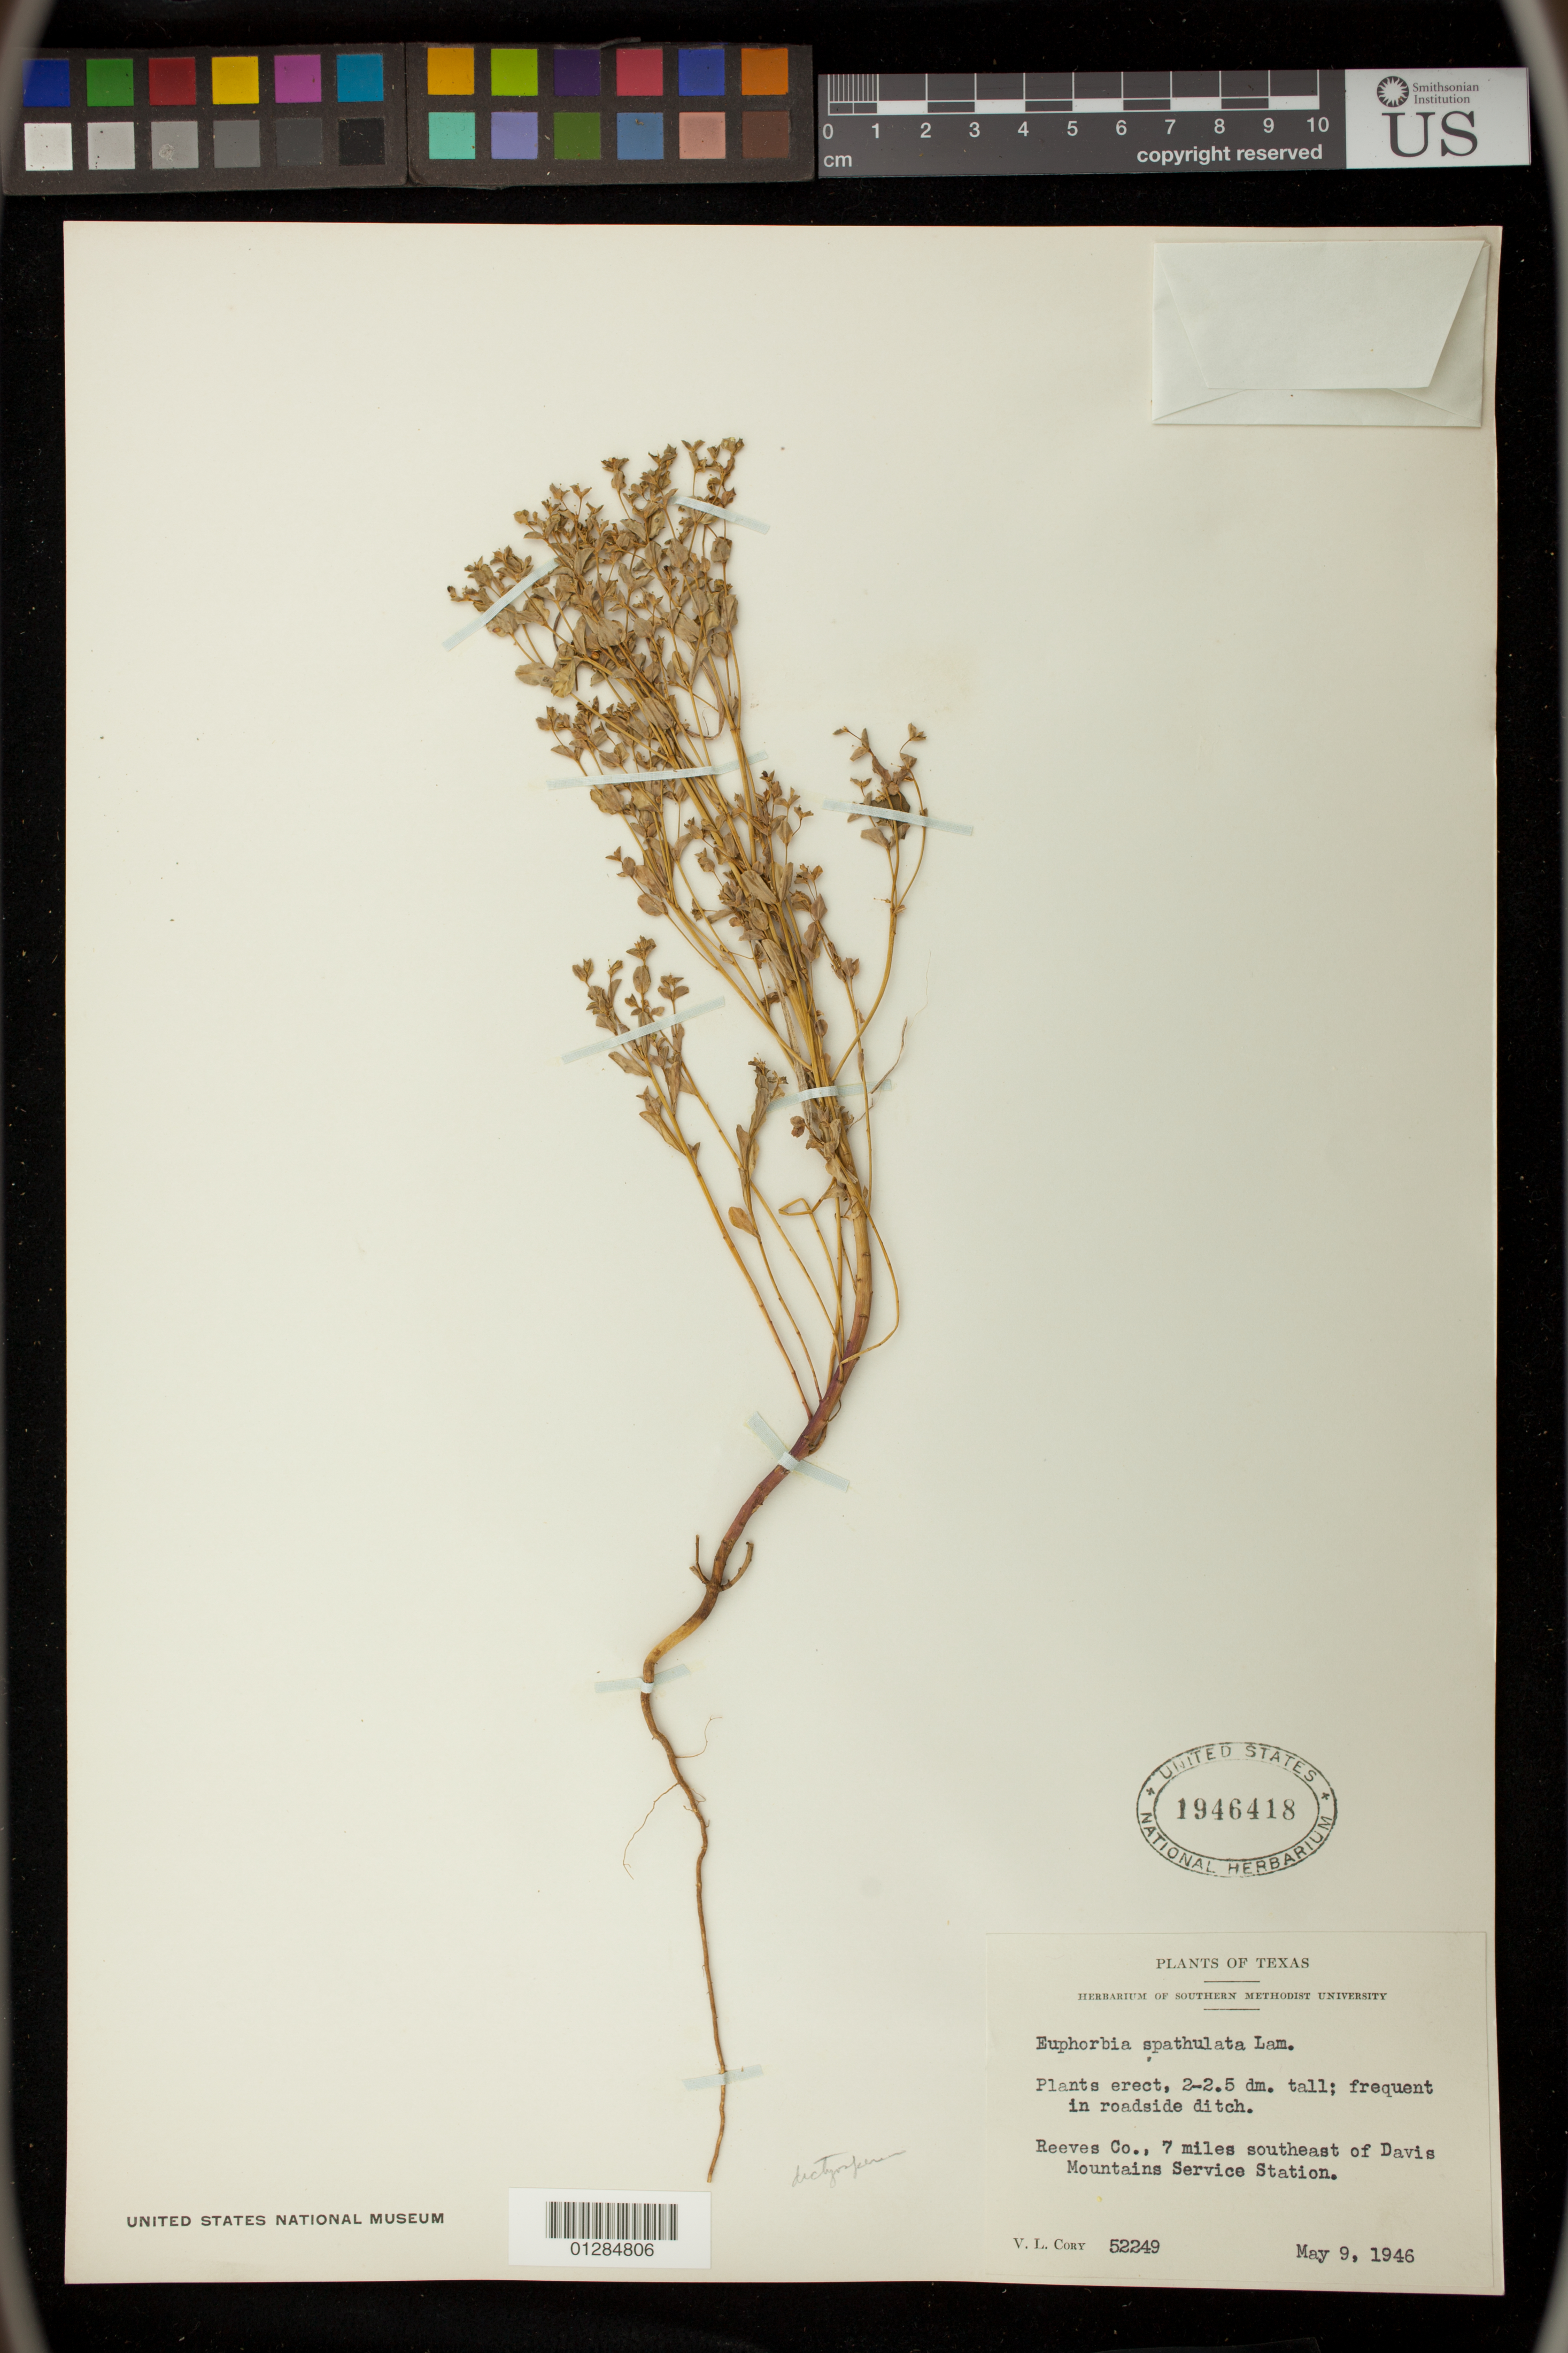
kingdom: Plantae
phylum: Tracheophyta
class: Magnoliopsida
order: Malpighiales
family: Euphorbiaceae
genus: Euphorbia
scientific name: Euphorbia spathulata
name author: Lam.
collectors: V. Cory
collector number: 52249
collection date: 1946-05-09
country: United States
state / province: Texas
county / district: Reeves County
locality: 7 miles southeast of Davis Mountains Service Station.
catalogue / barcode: US 1946418